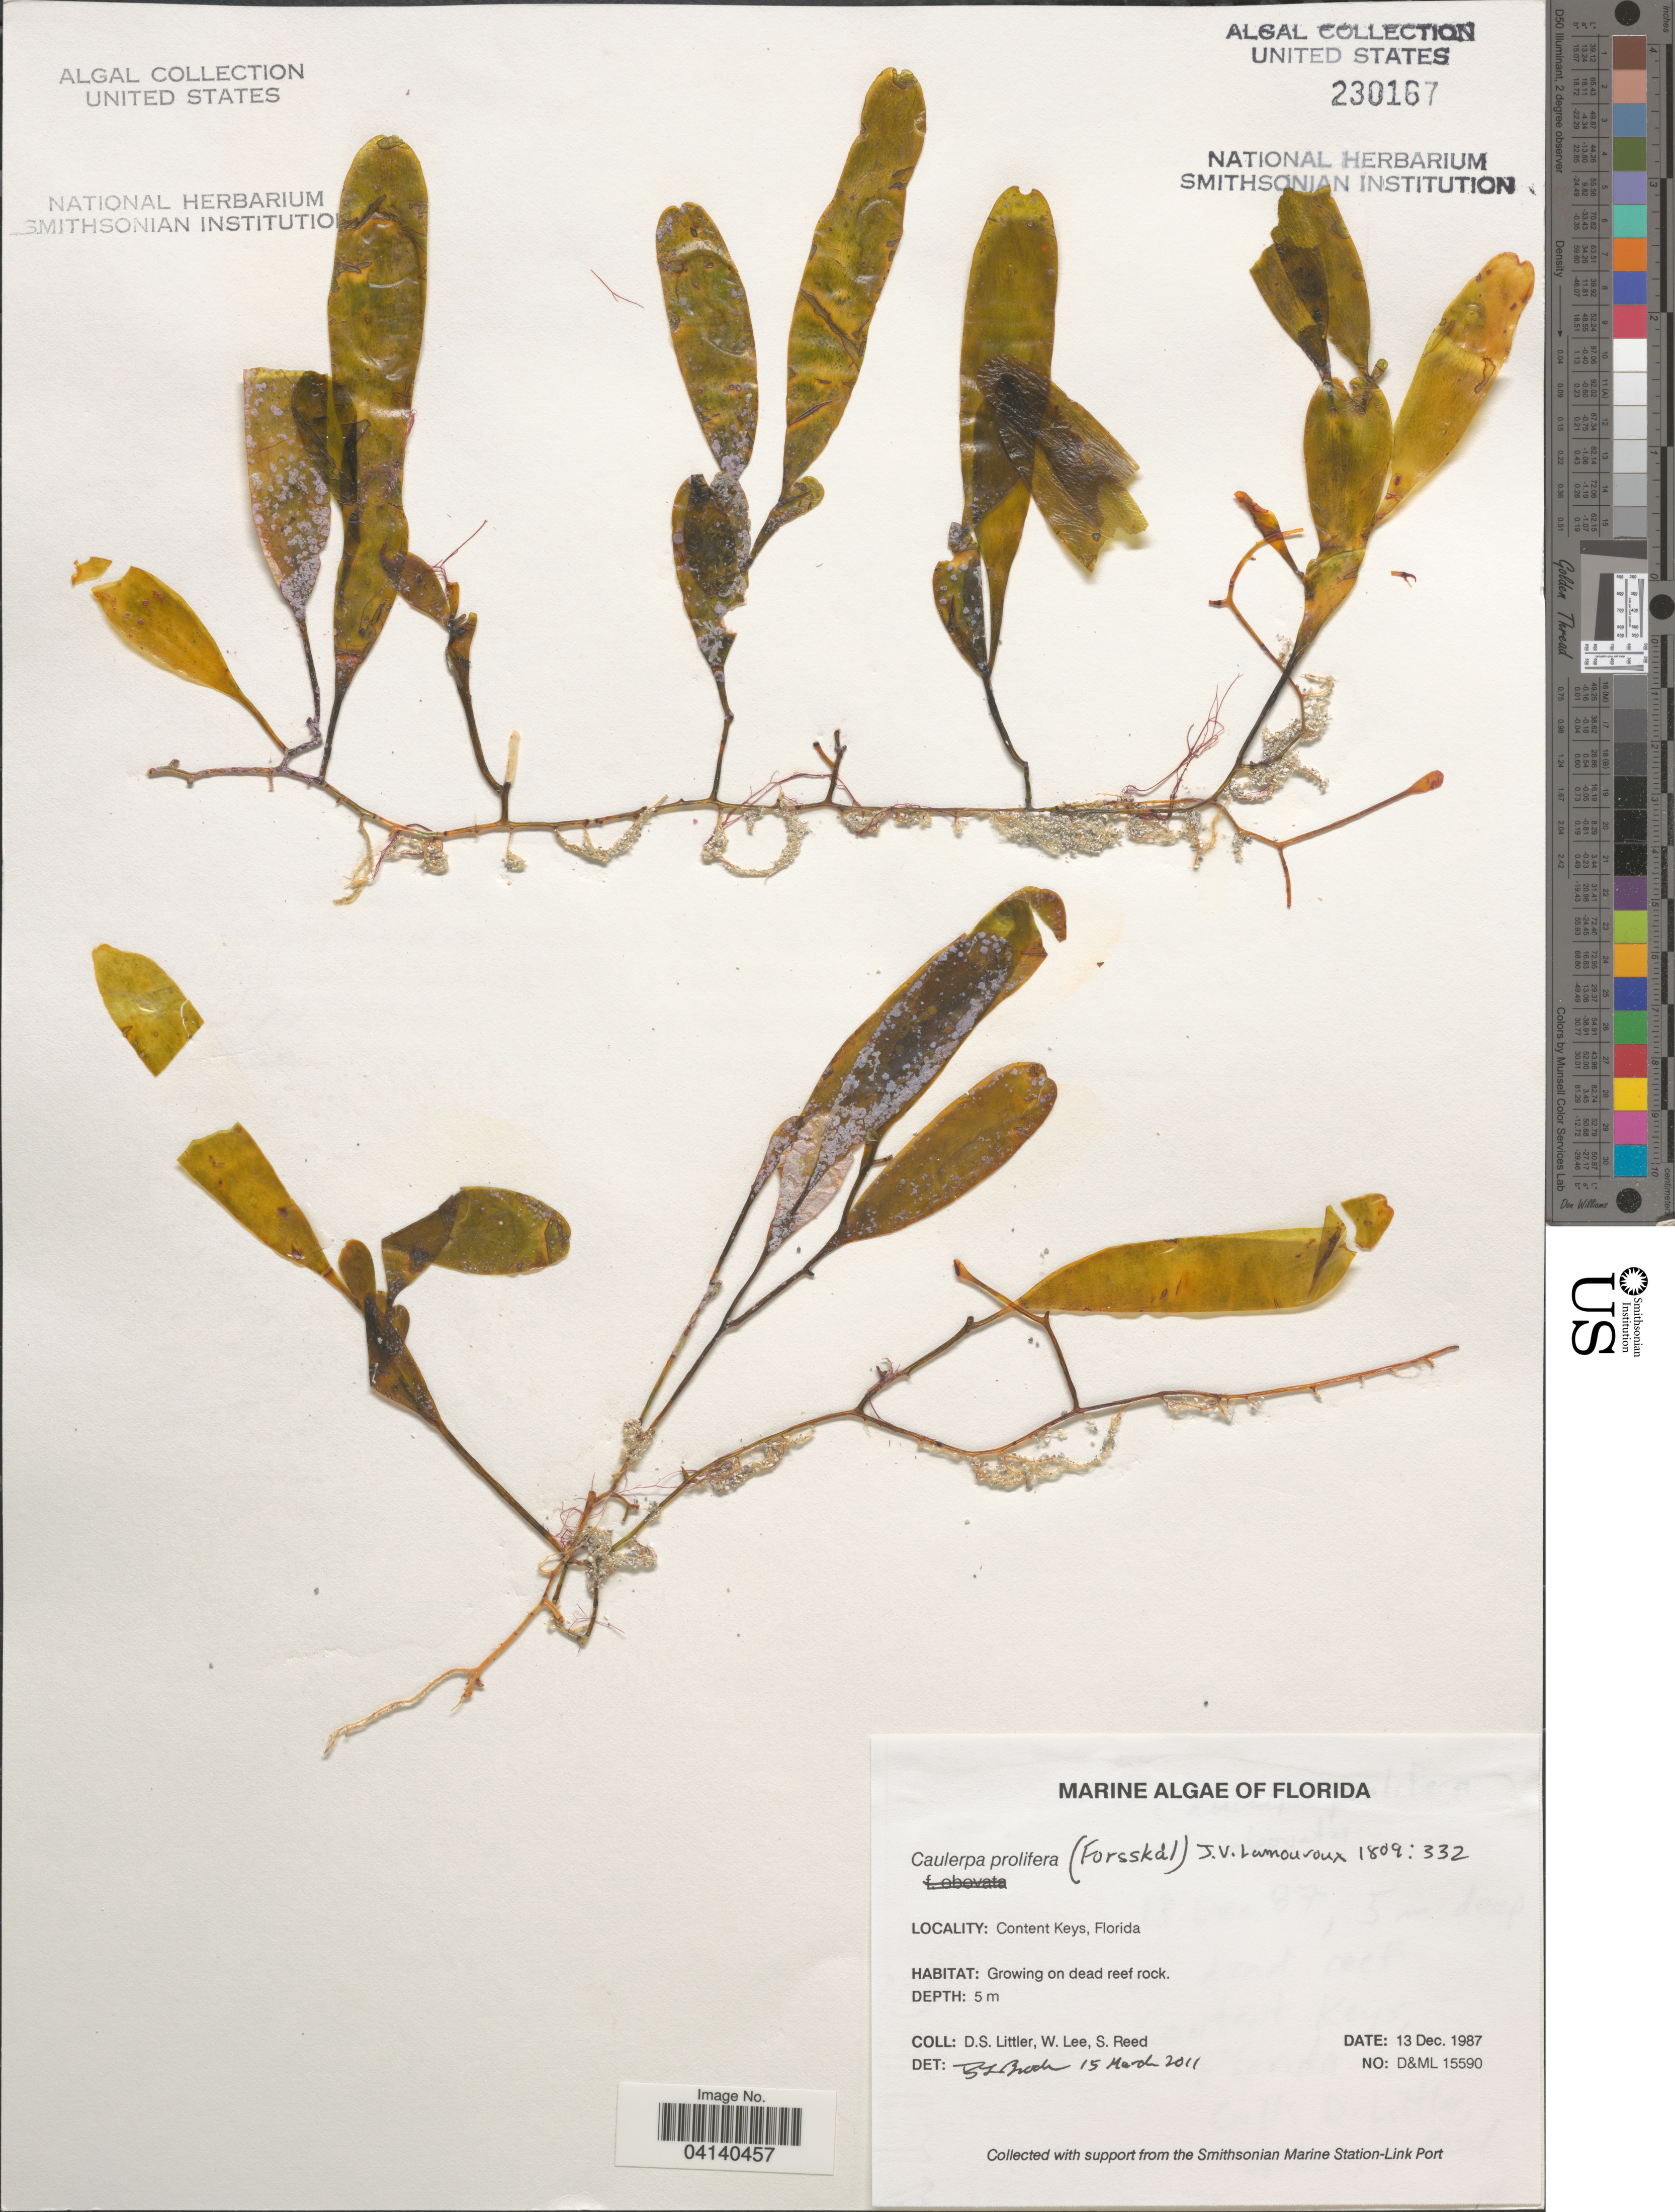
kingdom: Plantae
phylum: Chlorophyta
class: Ulvophyceae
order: Bryopsidales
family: Caulerpaceae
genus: Caulerpa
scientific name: Caulerpa prolifera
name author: (Forssk.) J.V.Lamouroux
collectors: D. S. Littler, W. Lee & S. Reed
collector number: D&ML15590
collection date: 1987-12-13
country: United States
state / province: Florida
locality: Content Keys.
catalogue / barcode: US 230167